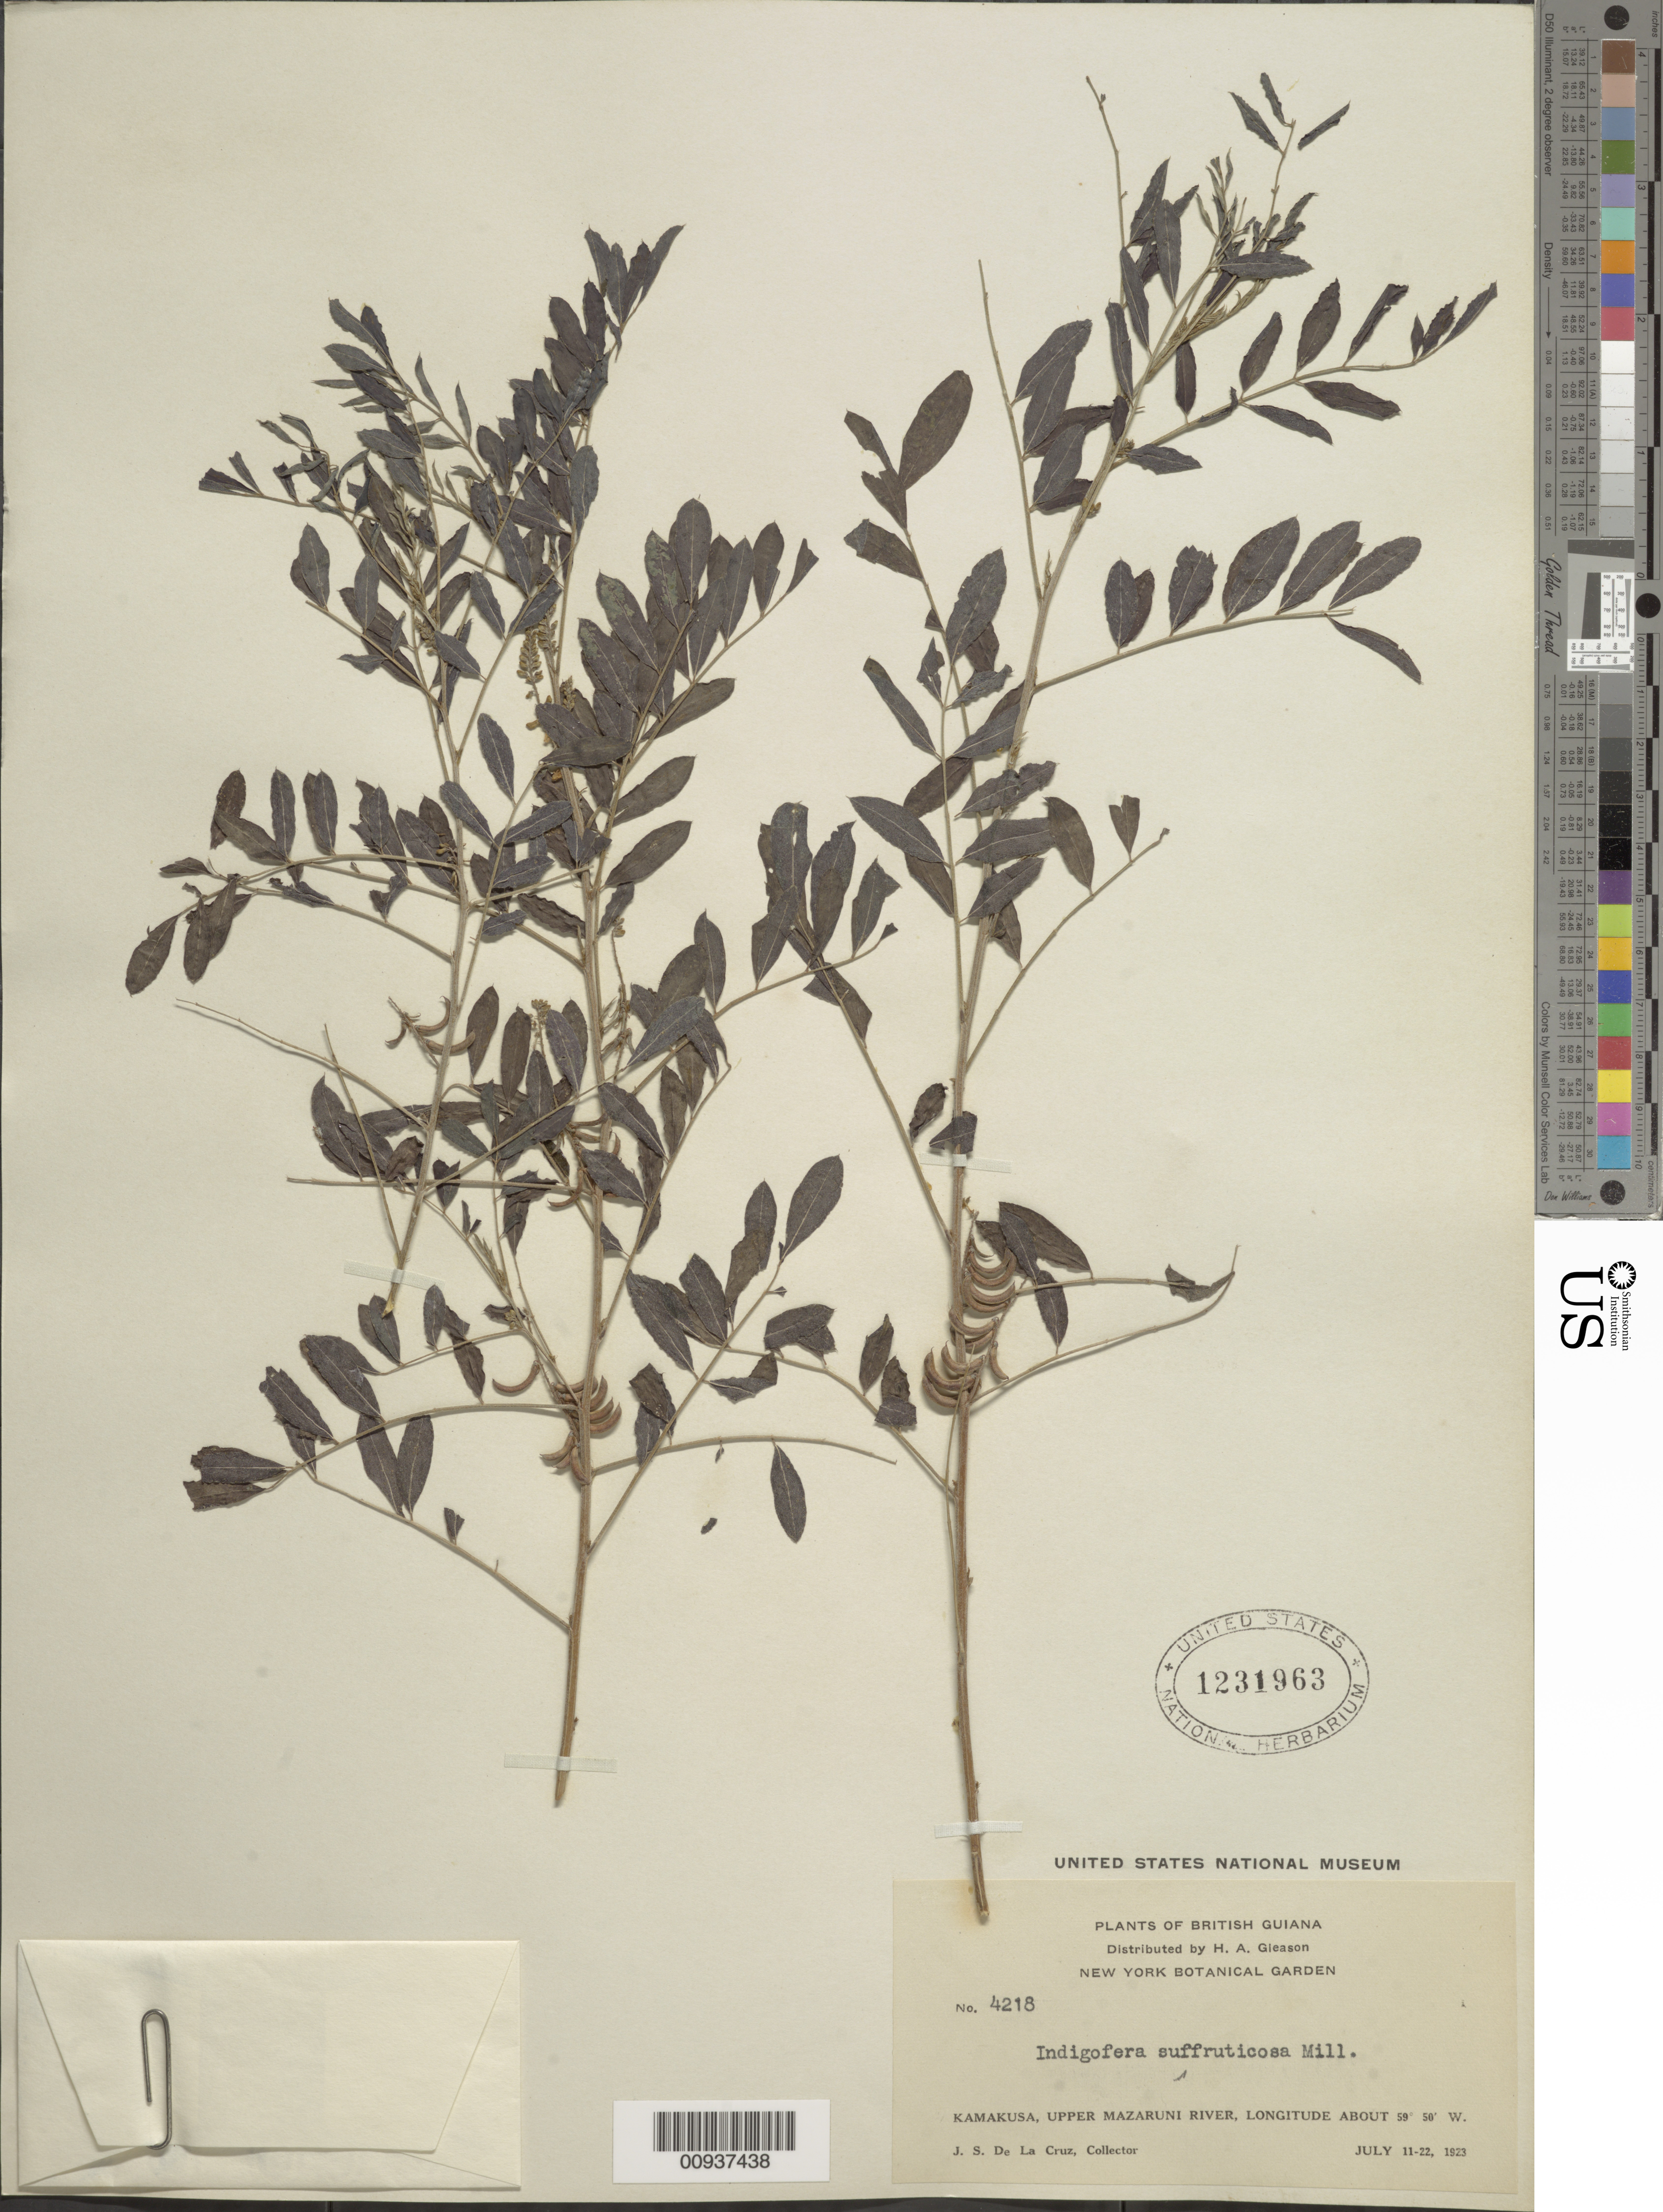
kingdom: Plantae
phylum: Tracheophyta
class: Magnoliopsida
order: Fabales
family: Fabaceae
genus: Indigofera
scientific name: Indigofera suffruticosa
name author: Mill.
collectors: J. S. de la Cruz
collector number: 4218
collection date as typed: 11-Jul-23 to 22-Jul-23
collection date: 1923-07-11/1923-07-22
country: Guyana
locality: Kamakusa, upper Mazaruni R.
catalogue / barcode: US 1231963